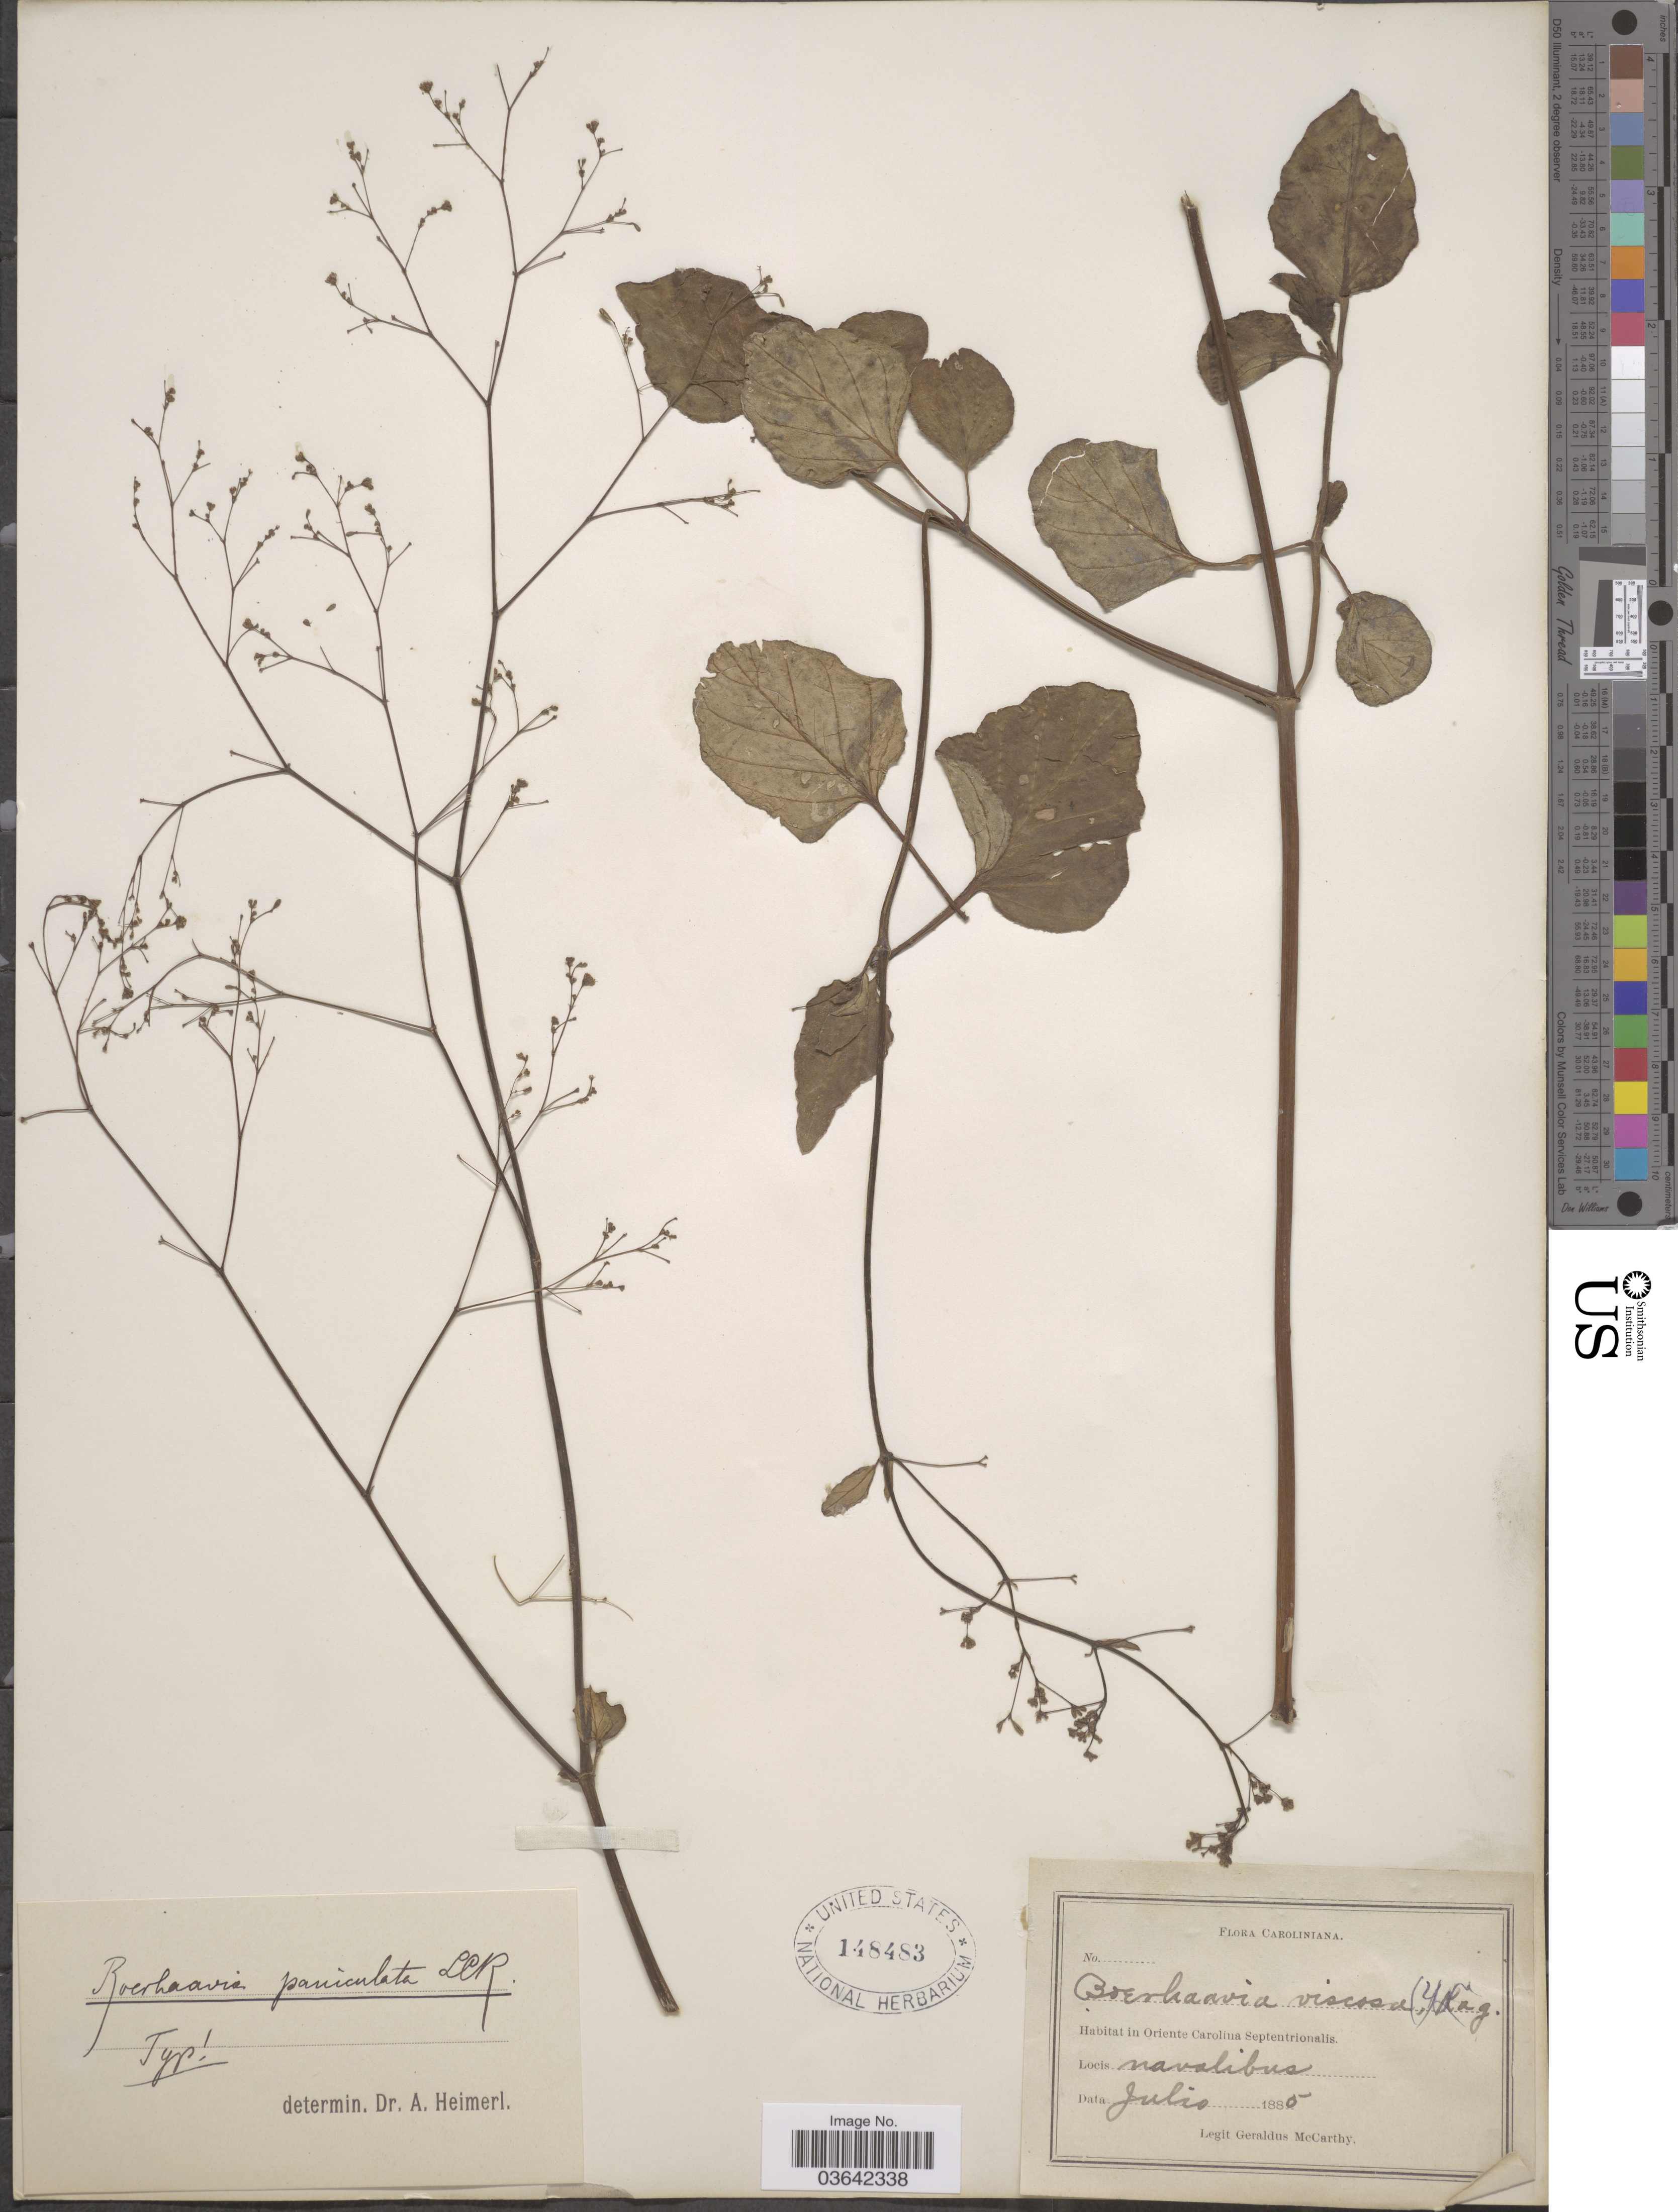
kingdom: Plantae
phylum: Tracheophyta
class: Magnoliopsida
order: Caryophyllales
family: Nyctaginaceae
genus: Boerhavia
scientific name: Boerhavia adscendens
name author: Willd.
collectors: M. McCarthy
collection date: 1885-07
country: United States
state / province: North Carolina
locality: Caroliniana. In oriente Carolina Septentrionalis. Navalibus.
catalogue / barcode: US 148483